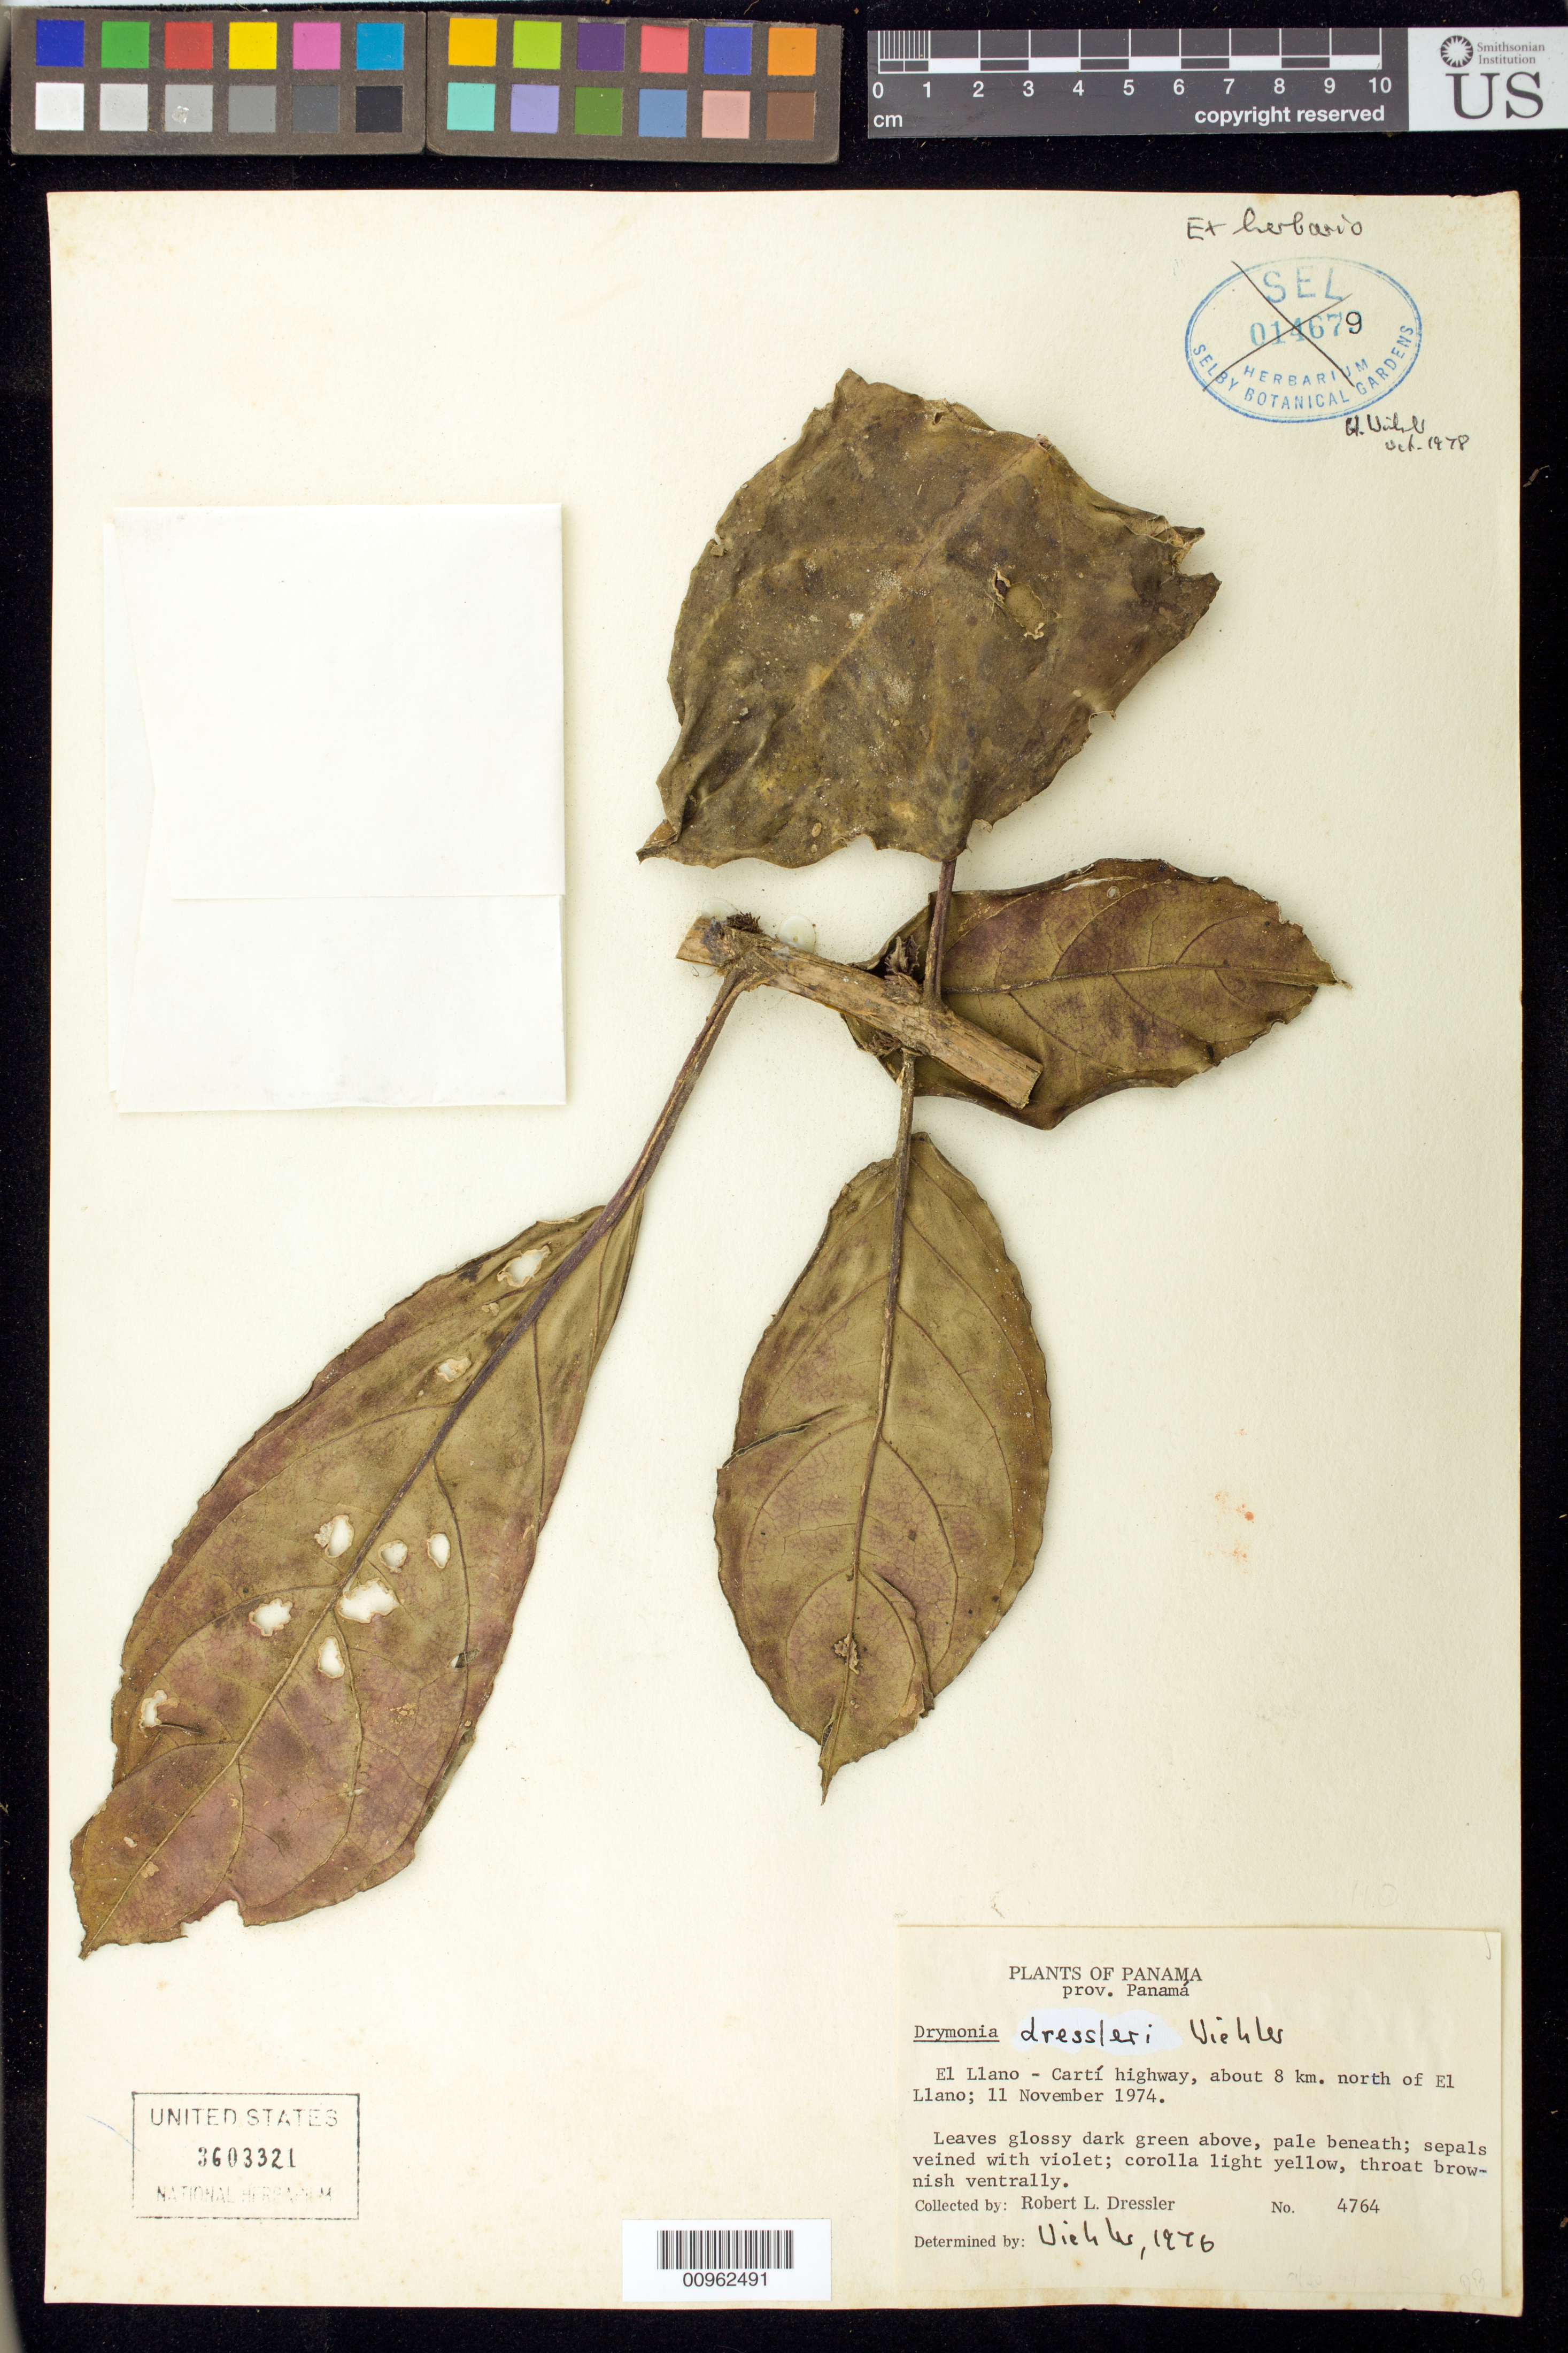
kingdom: Plantae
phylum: Tracheophyta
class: Magnoliopsida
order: Lamiales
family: Gesneriaceae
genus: Drymonia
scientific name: Drymonia macrophylla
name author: (Oerst.) H.E. Moore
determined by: Skog, Laurence E.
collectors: R. Dressler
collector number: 4764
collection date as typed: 11 Nov 1974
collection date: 1974-11-11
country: Panama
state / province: Panamá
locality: El Llano-Cartí highway, about 8 km north of El Llano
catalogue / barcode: US 3603321